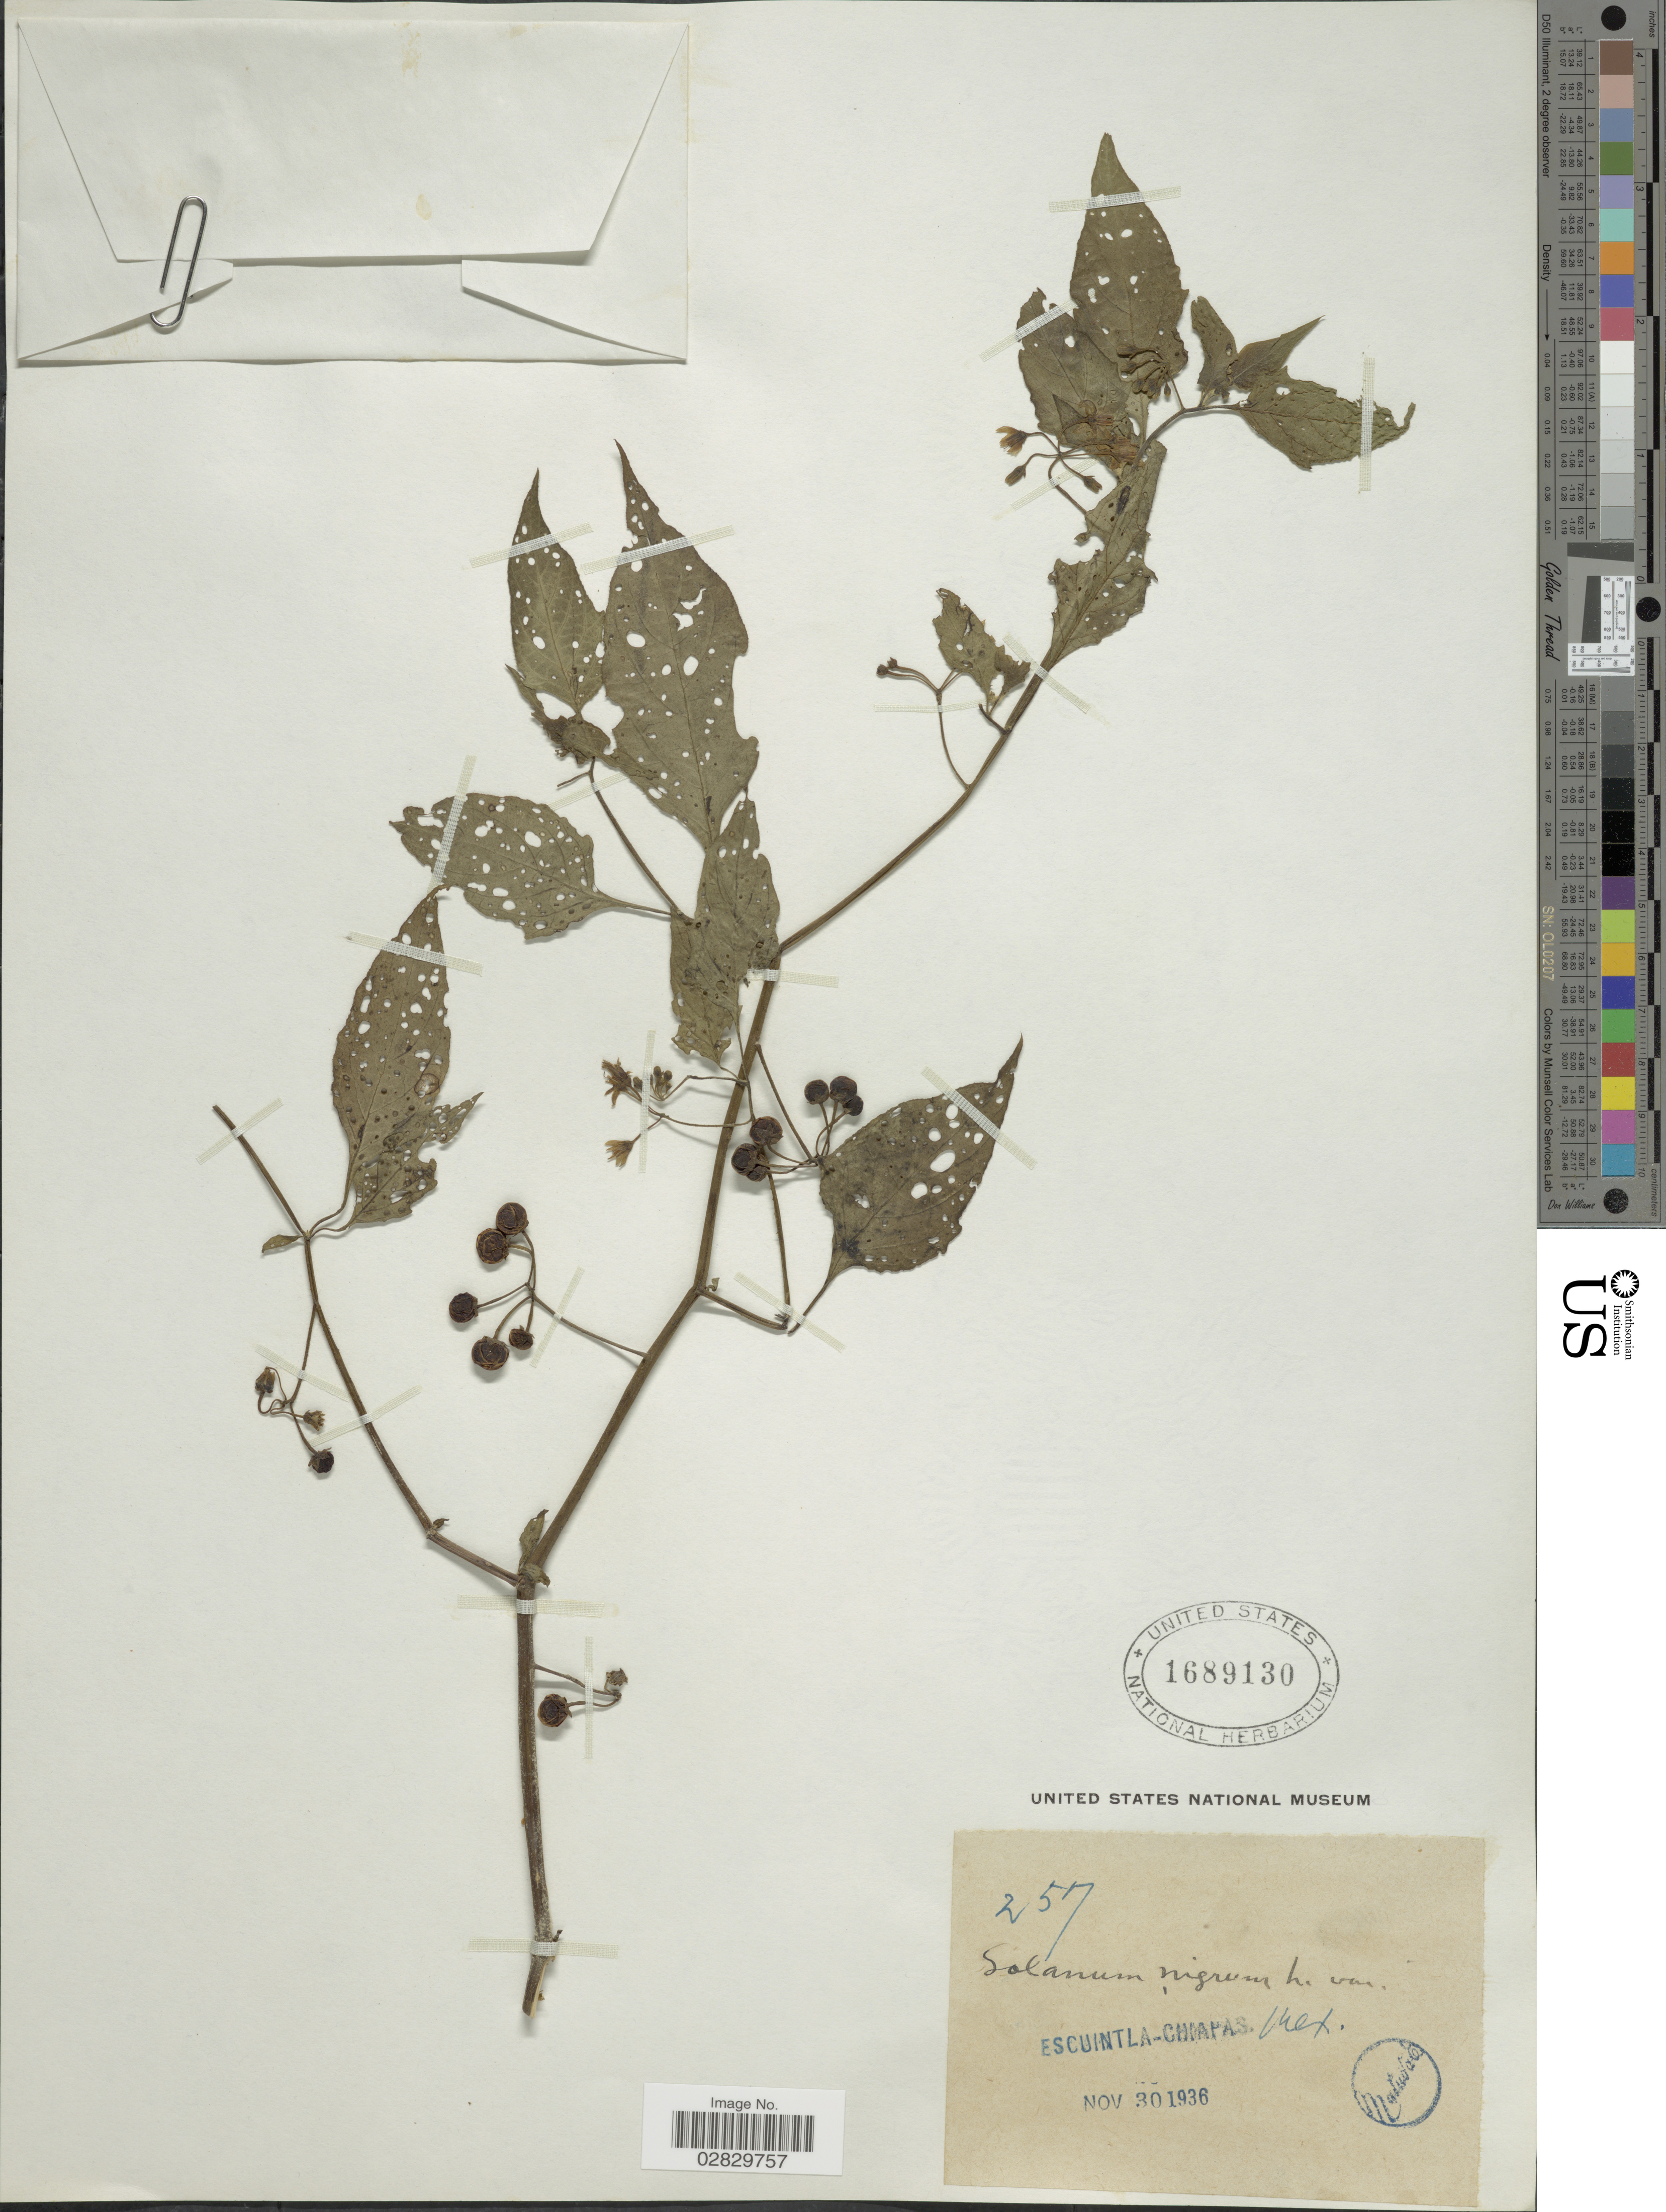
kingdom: Plantae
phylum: Tracheophyta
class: Magnoliopsida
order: Solanales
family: Solanaceae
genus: Solanum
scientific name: Solanum nigrescens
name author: M. Martens & Galeotti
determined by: Knapp, S. D.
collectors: E. Matuda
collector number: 257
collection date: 1936-11-30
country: Mexico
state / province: Chiapas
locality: Escuintia-Chiapas.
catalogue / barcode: US 1689130